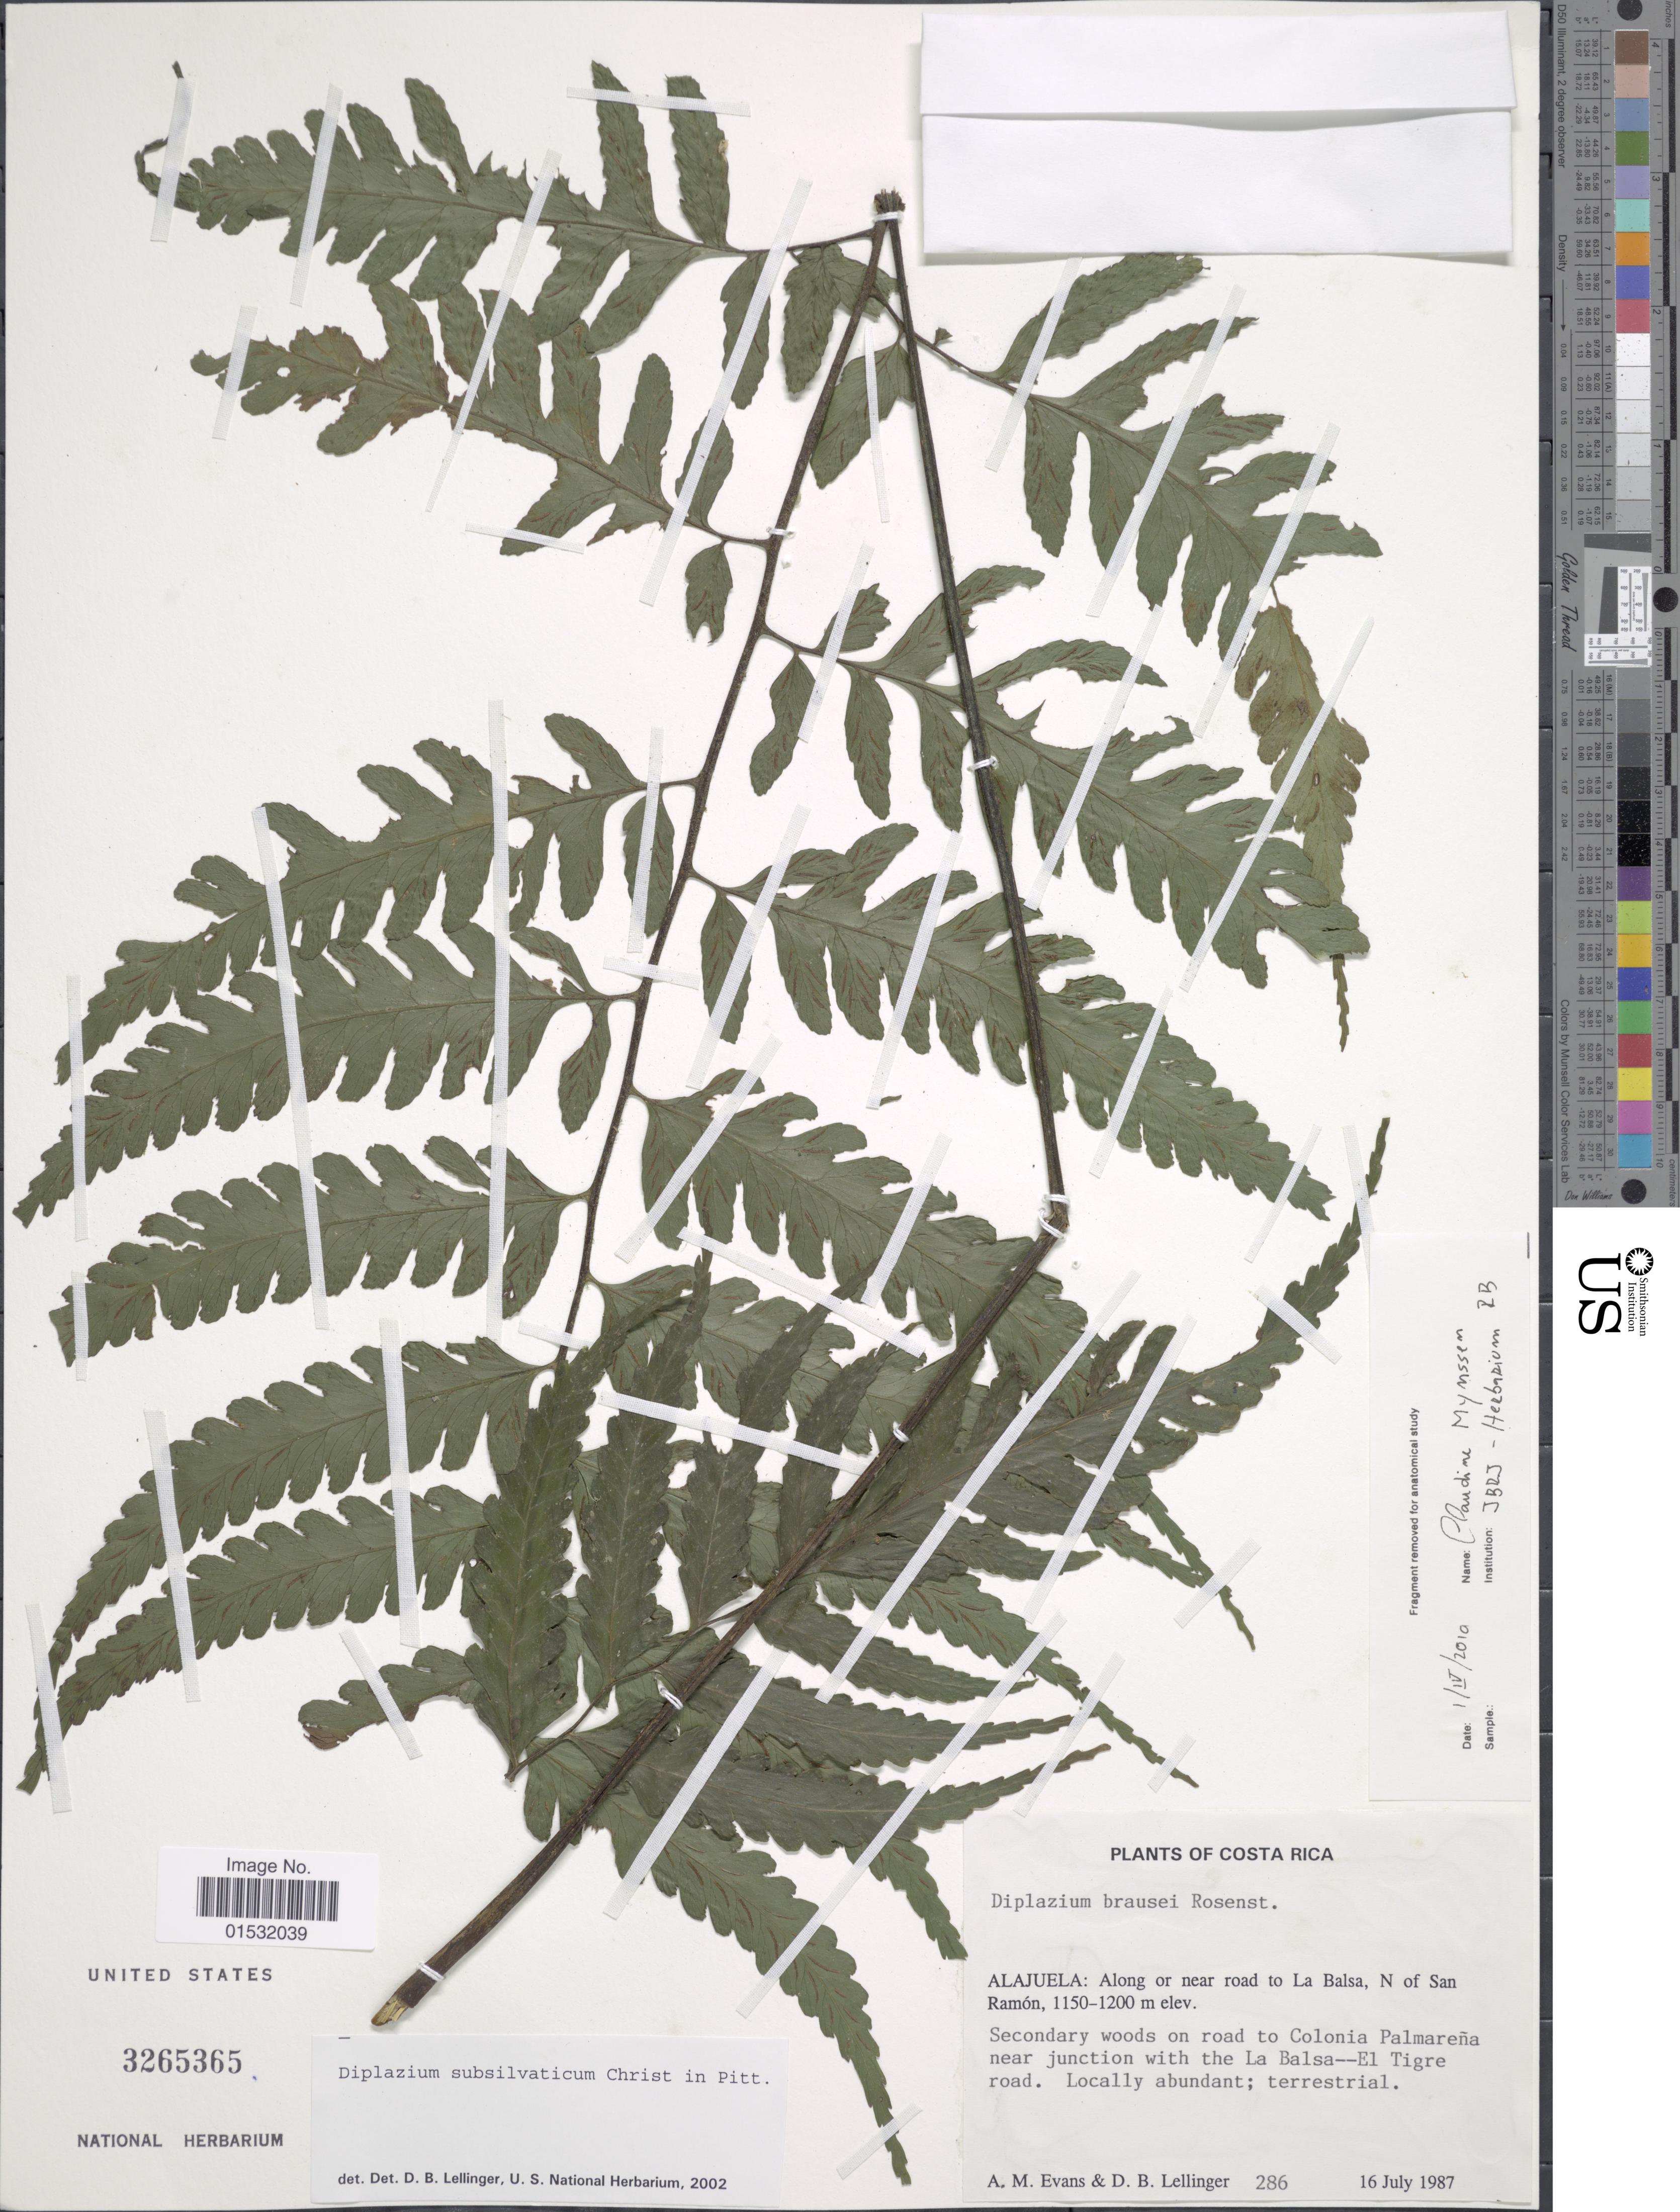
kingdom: Plantae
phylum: Tracheophyta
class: Polypodiopsida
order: Polypodiales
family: Athyriaceae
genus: Diplazium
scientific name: Diplazium subsilvaticum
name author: Christ in Pittier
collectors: A. M. Evans & D. B. Lellinger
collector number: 286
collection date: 1987-07-16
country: Costa Rica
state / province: Alajuela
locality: Along or near road to La Balsa, N of San Ramón. Secondary woords on road to Colonia Palmareña near junction with the La Balsa--El Tigre road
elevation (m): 1150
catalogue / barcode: US 3265365